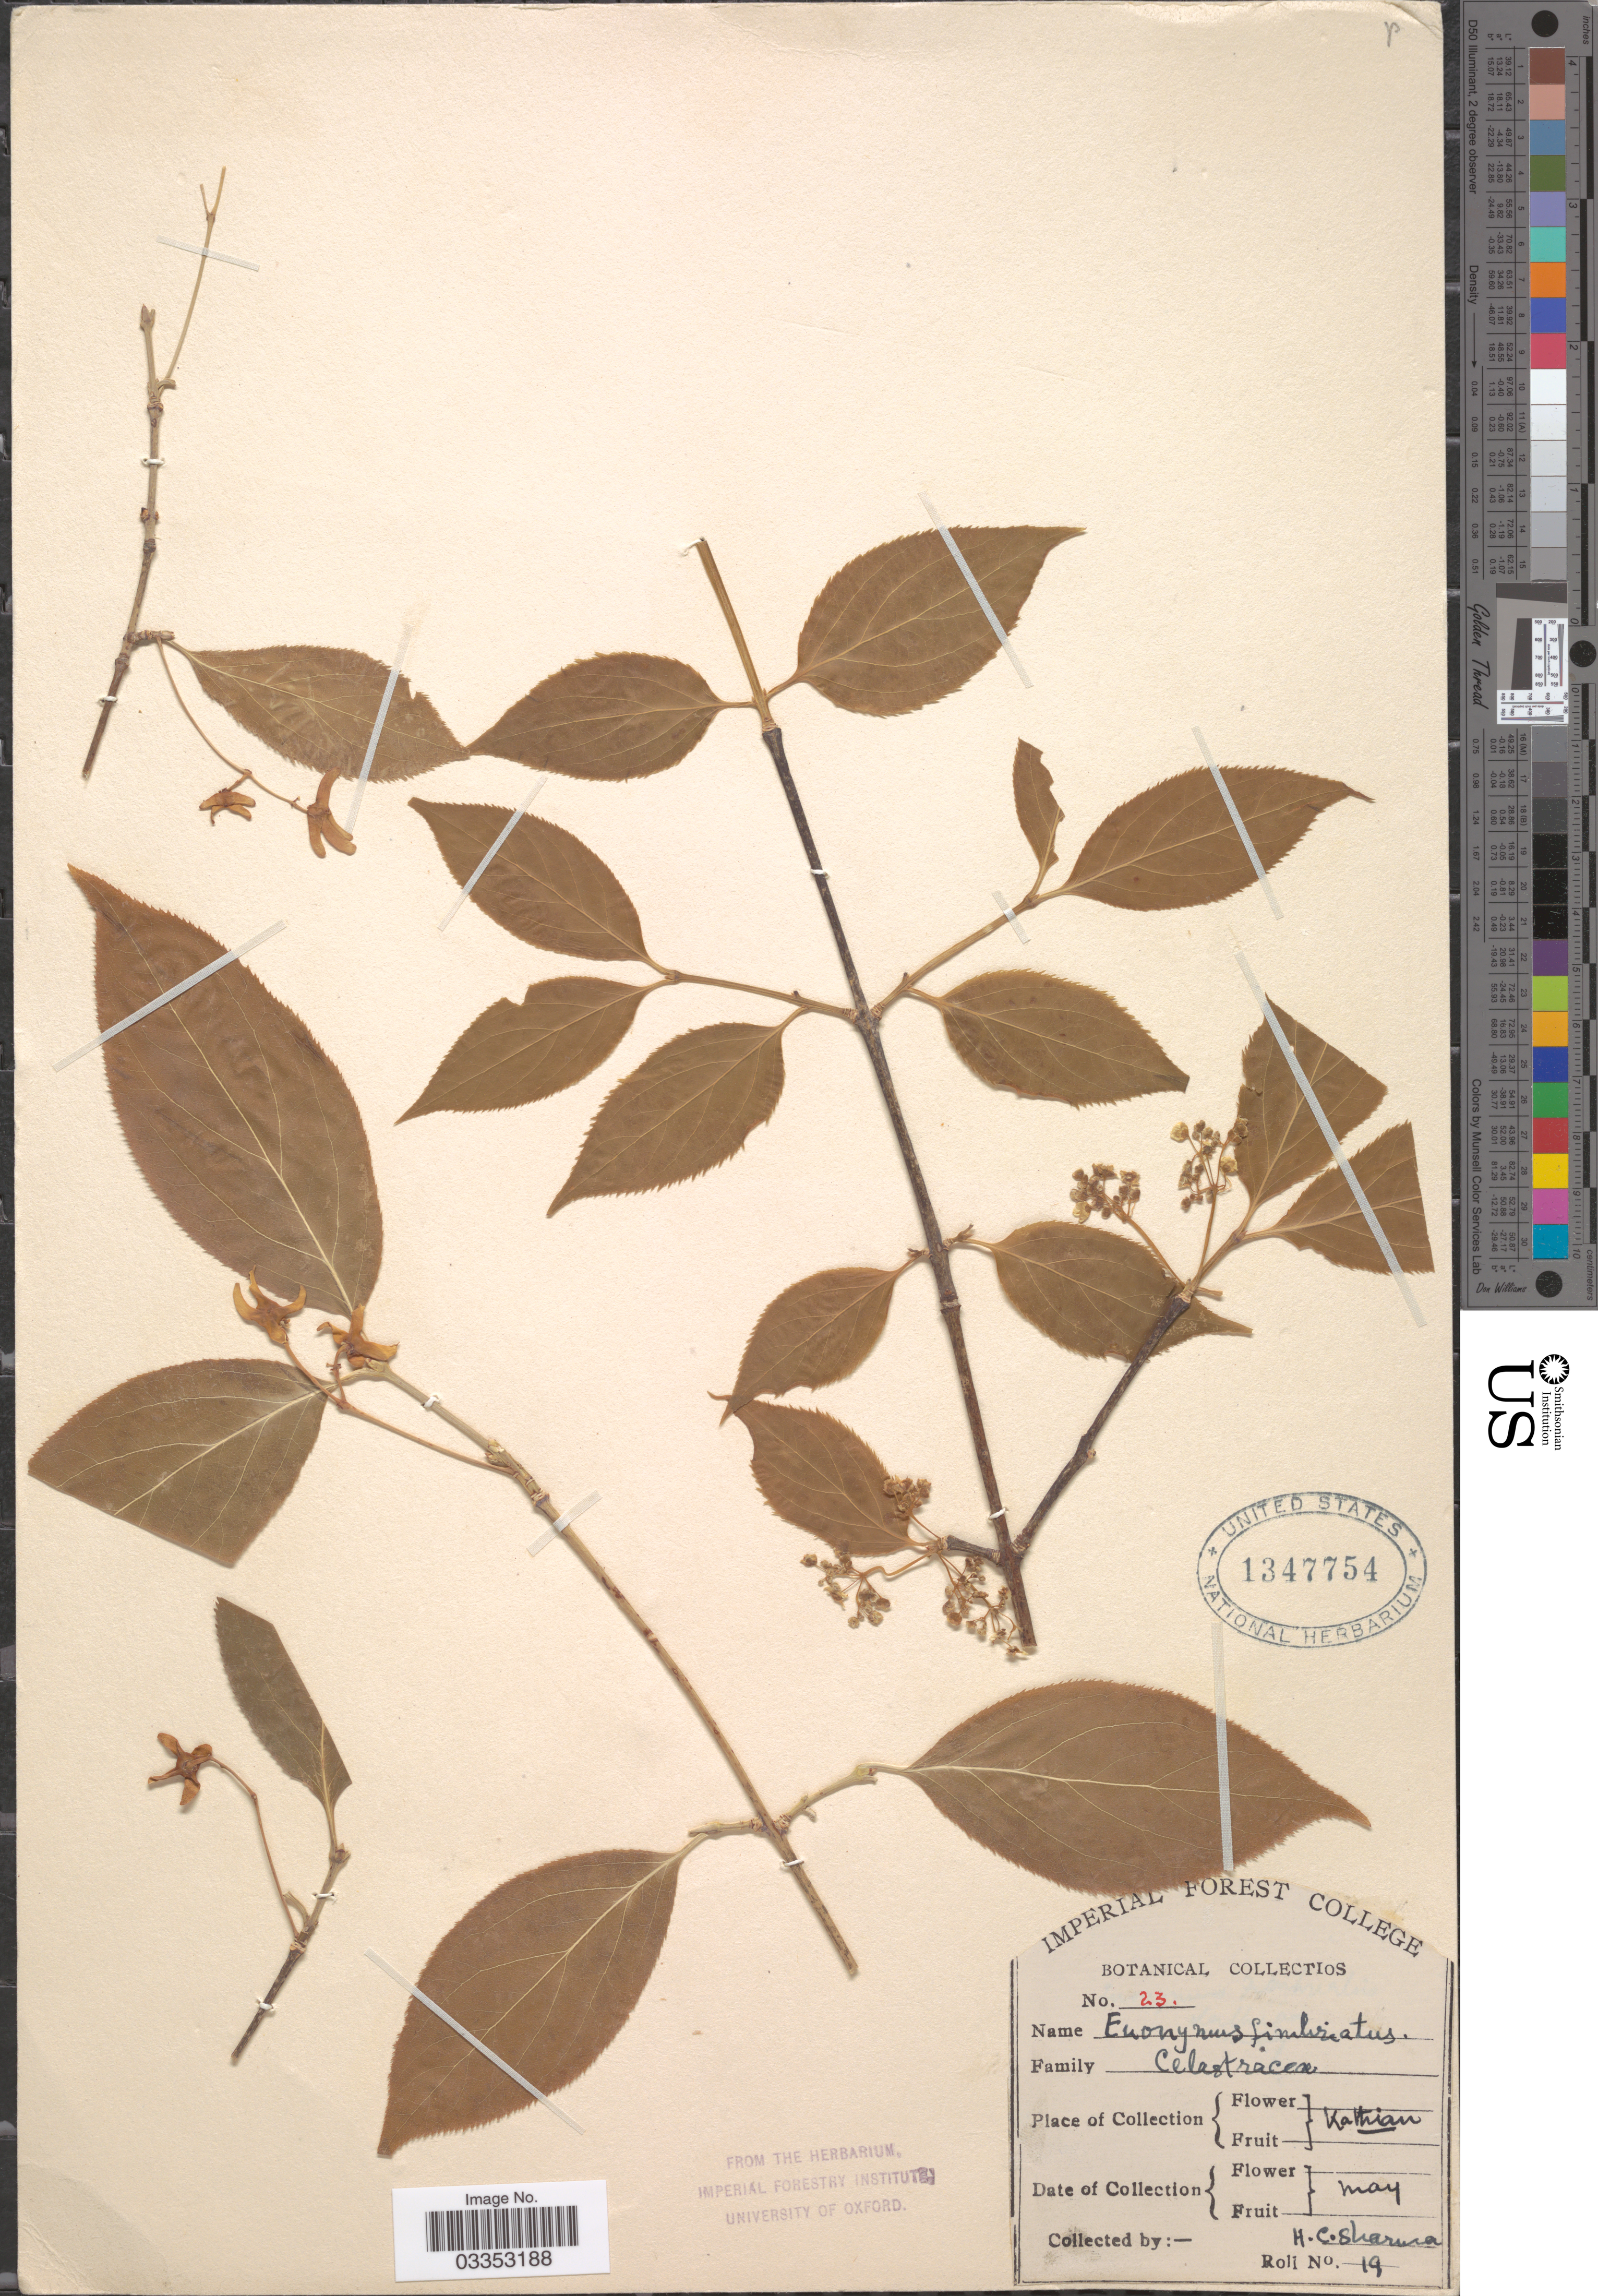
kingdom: Plantae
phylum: Tracheophyta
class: Magnoliopsida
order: Celastrales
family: Celastraceae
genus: Euonymus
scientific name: Euonymus fimbriatus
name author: Wall.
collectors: H. Sharma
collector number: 23?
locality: Kathian.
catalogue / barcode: US 1347754